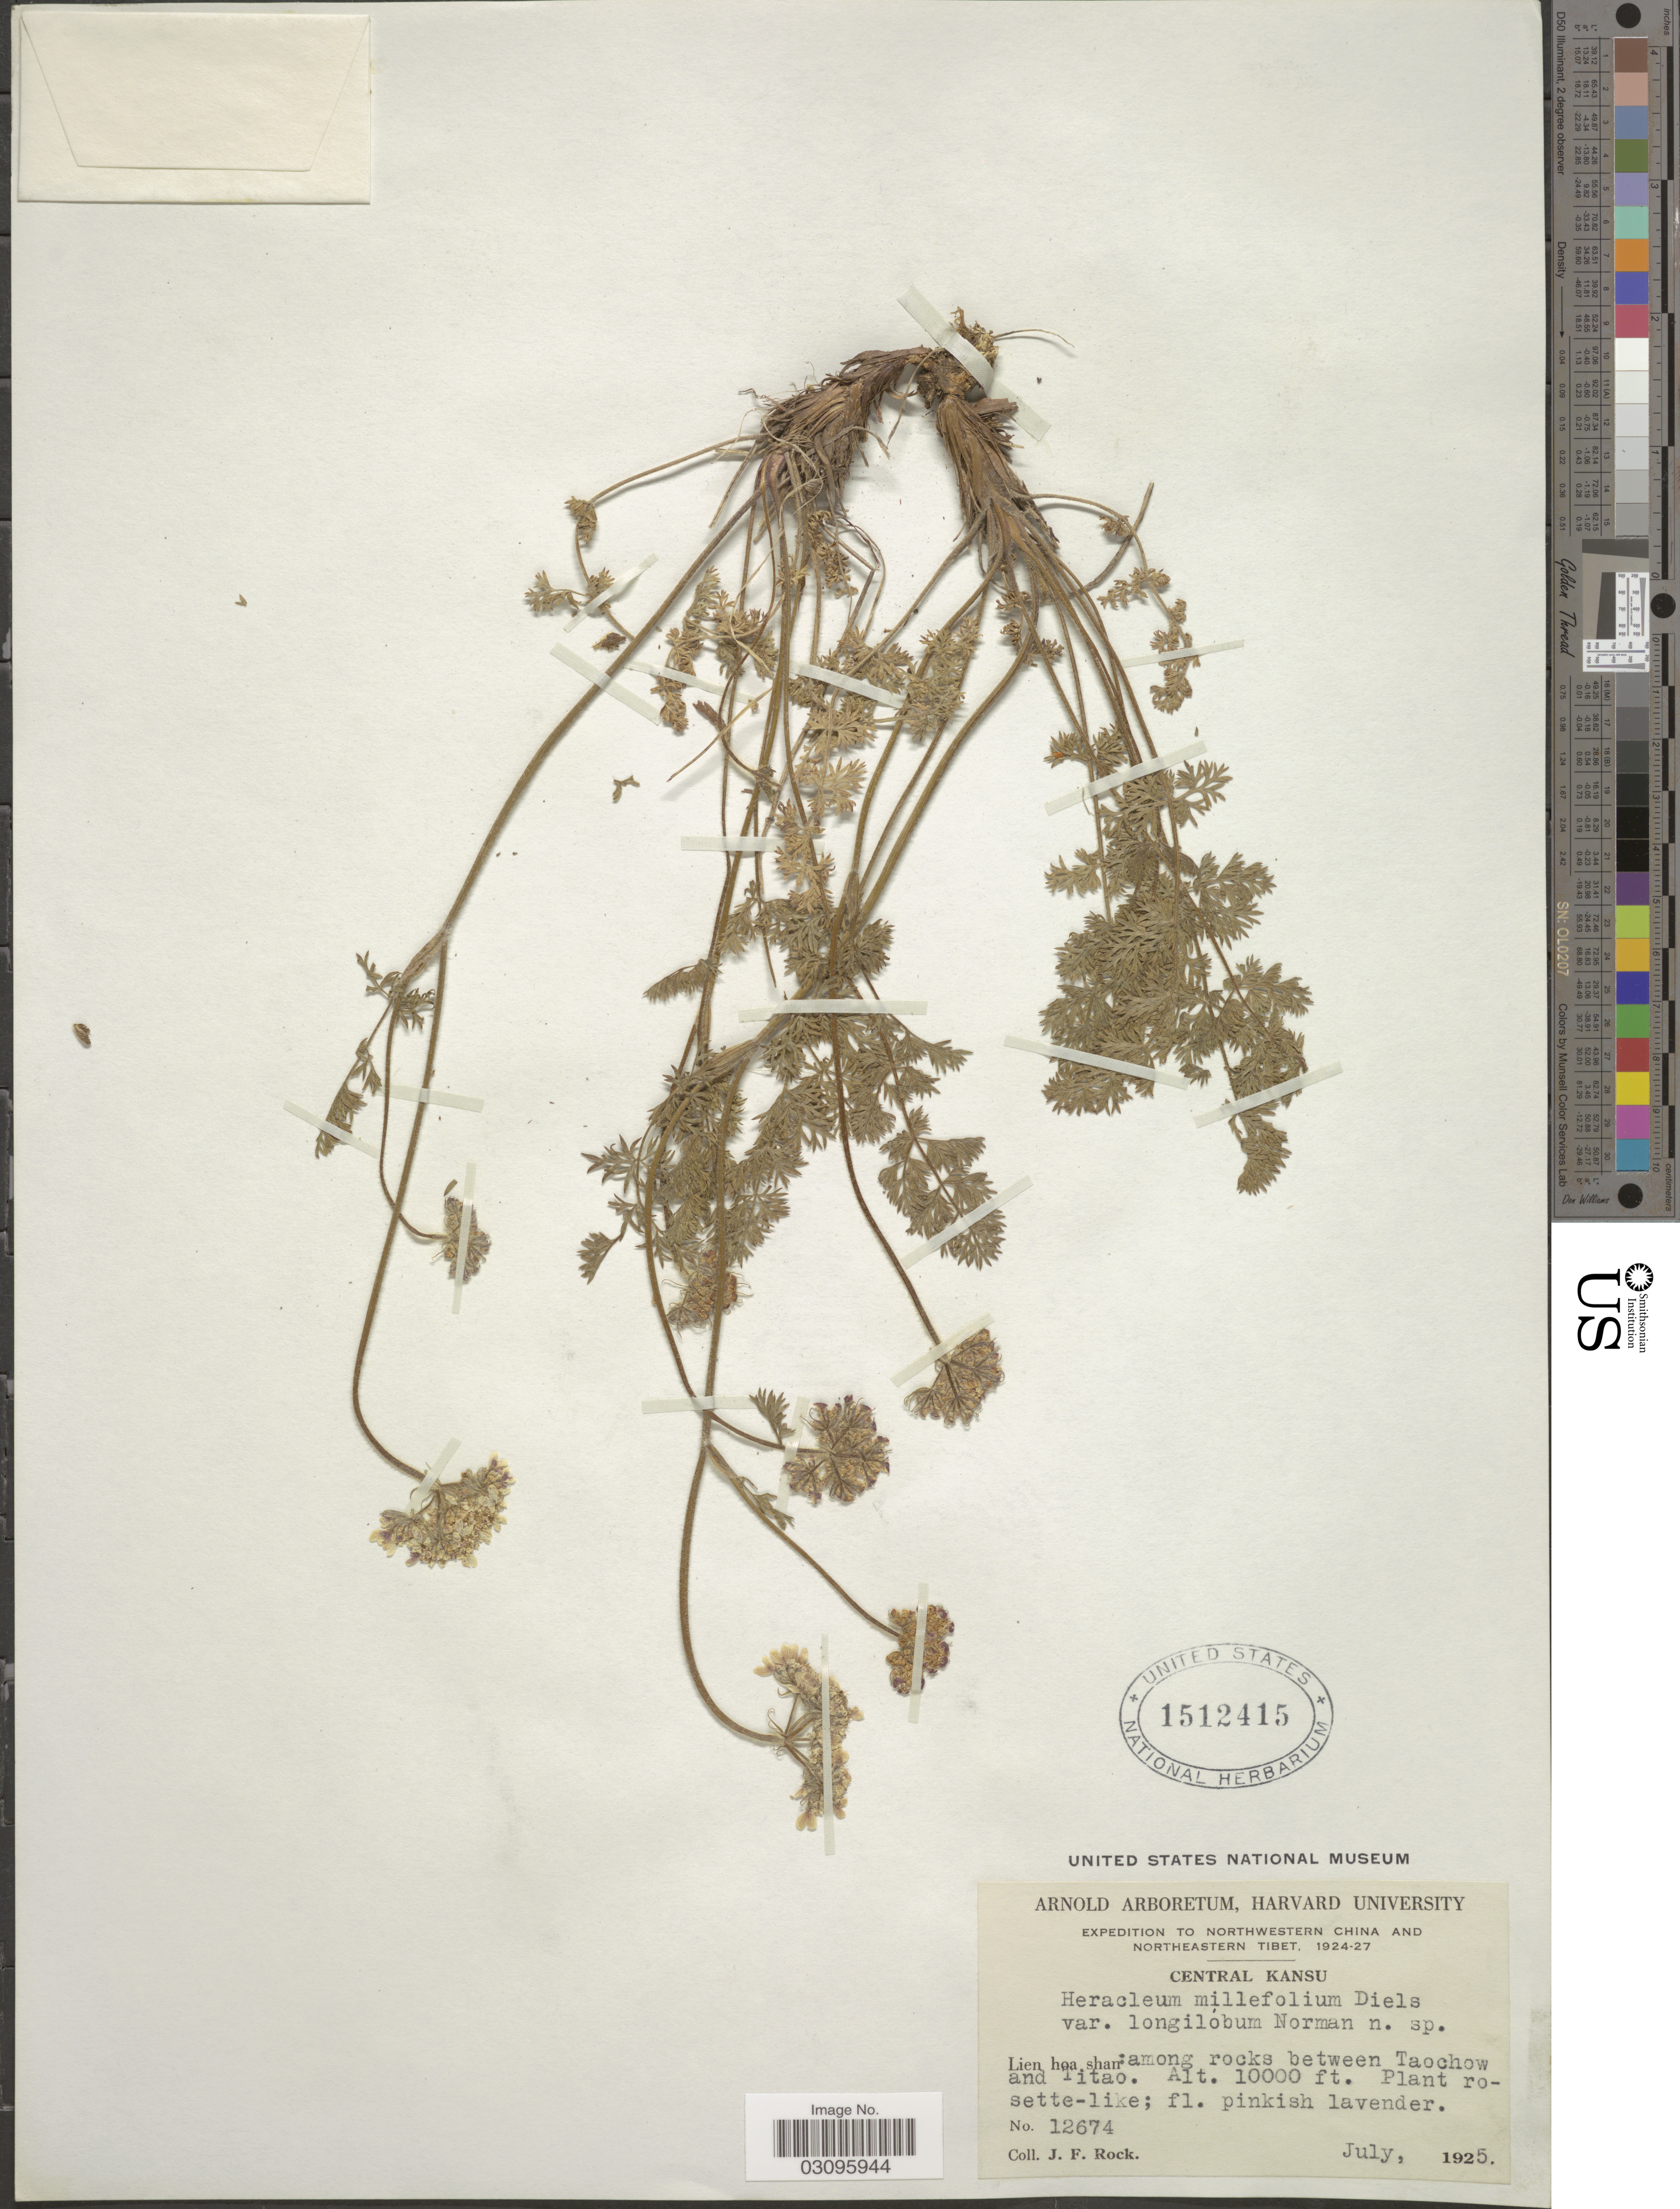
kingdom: Plantae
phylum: Tracheophyta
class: Magnoliopsida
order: Apiales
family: Apiaceae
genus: Heracleum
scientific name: Heracleum millefolium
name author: Diels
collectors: J. Rock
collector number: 12674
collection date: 1925-07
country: China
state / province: Gansu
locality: Northwestern China. Central Kansu. Lien hoa shan: among rocks between Taochow and Titao.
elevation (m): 3048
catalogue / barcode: US 1512415